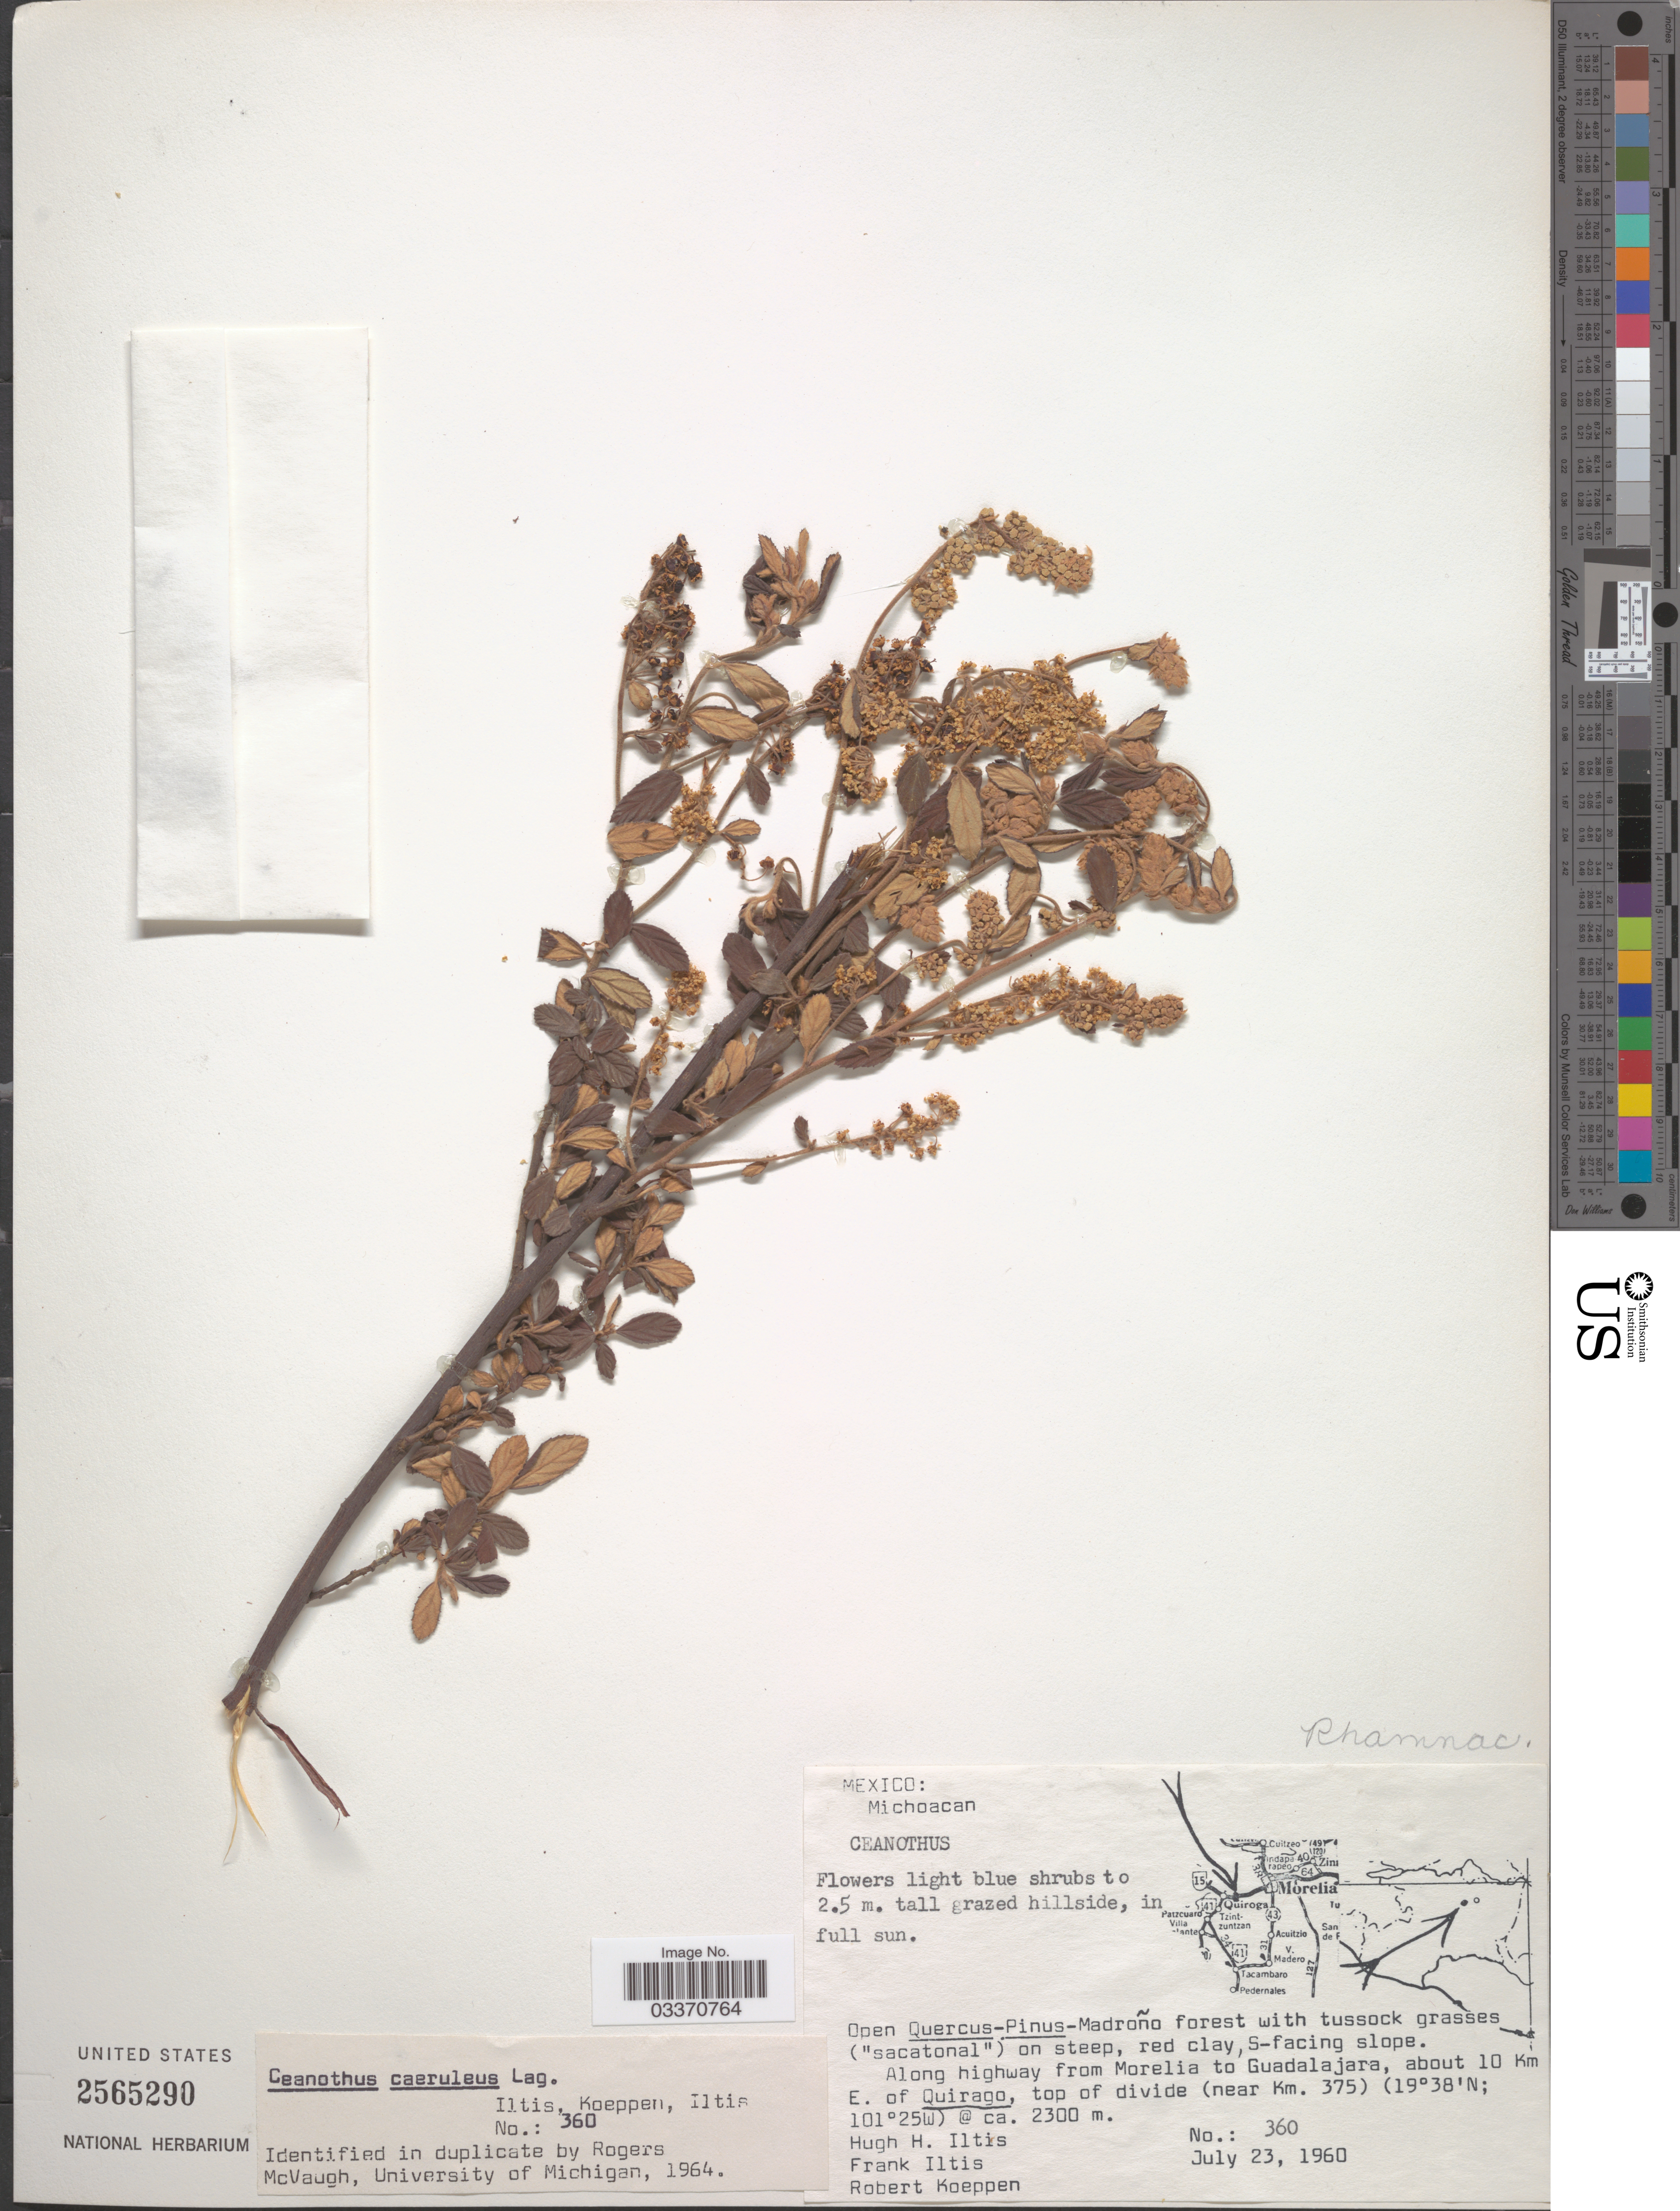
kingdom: Plantae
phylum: Tracheophyta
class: Magnoliopsida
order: Rosales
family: Rhamnaceae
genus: Ceanothus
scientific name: Ceanothus caeruleus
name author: Lag.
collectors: H. H. Iltis, F. S. Iltis & R. C. Koeppen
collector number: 360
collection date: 1960-07-23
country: Mexico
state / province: Michoacán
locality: Along highway from Morelia to Guadalajara, about 10 Km E. of Quirago, top of divide (near Km. 375).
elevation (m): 2300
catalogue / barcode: US 2565290